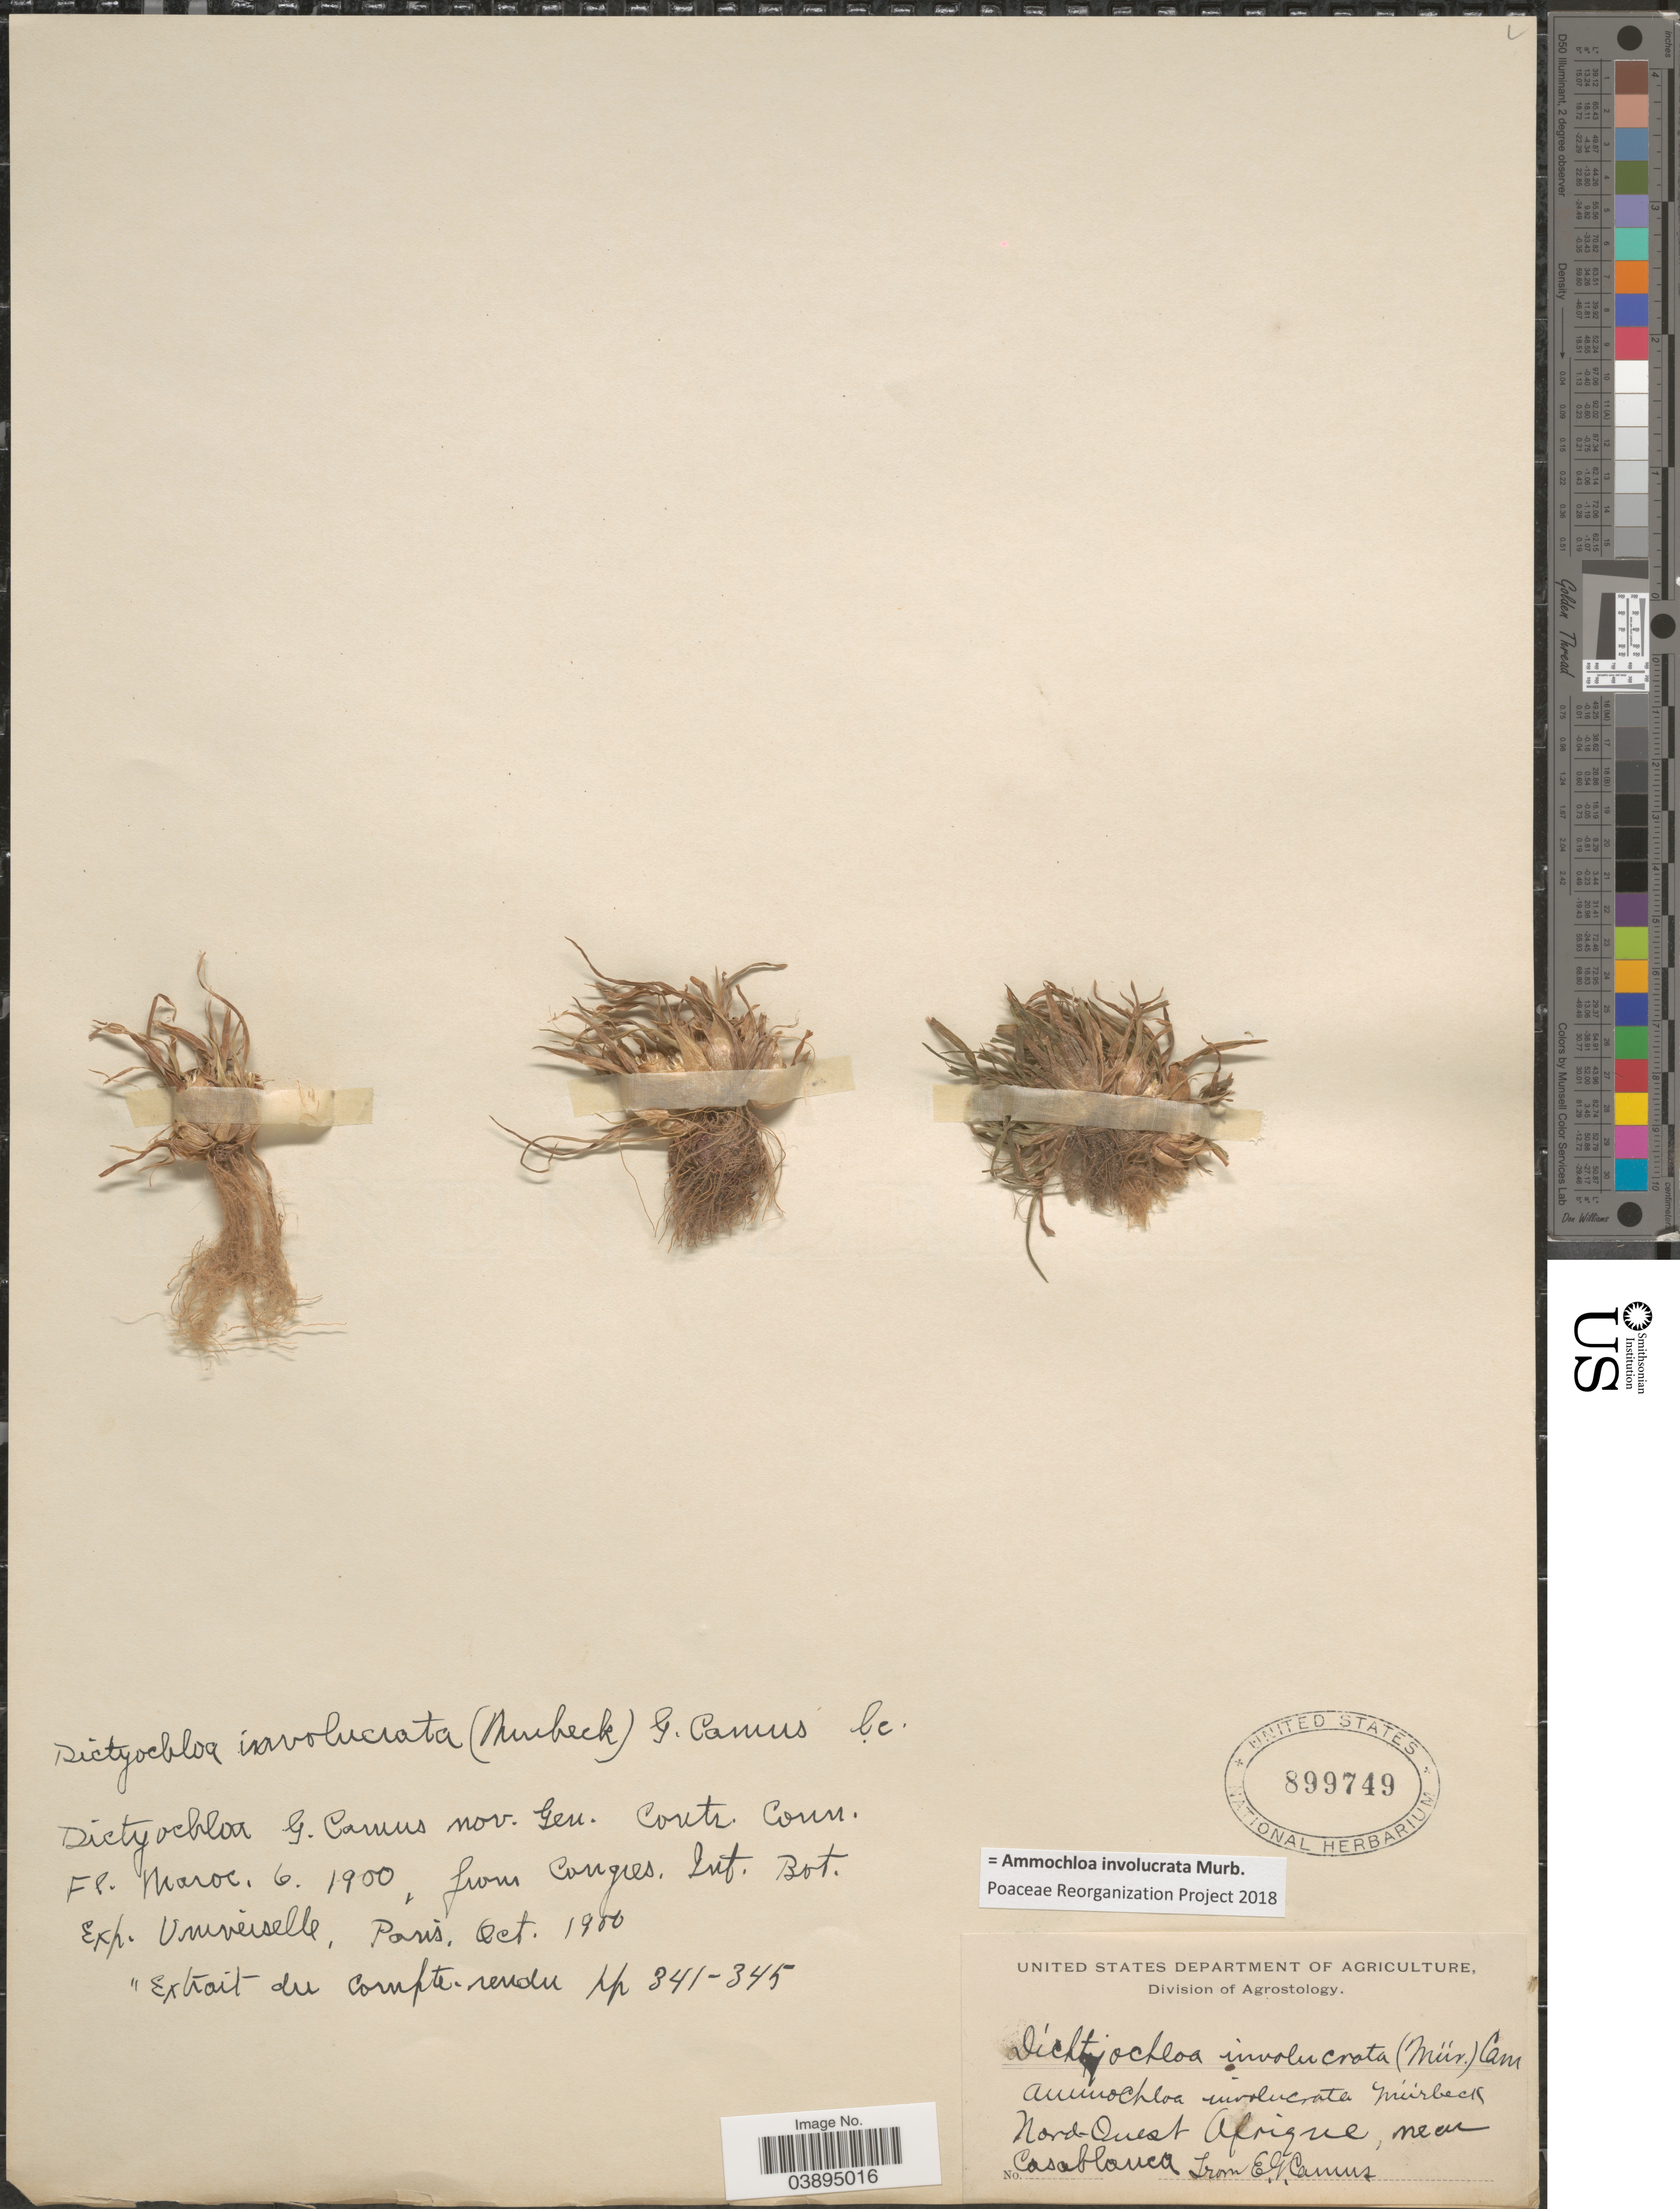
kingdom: Plantae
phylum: Tracheophyta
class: Liliopsida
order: Poales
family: Poaceae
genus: Ammochloa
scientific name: Ammochloa involucrata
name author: Murb.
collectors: E. G. Camus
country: Cameroon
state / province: Nord-Ouest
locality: Nord-Ouest Afrique, near Casablanca.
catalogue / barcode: US 899749